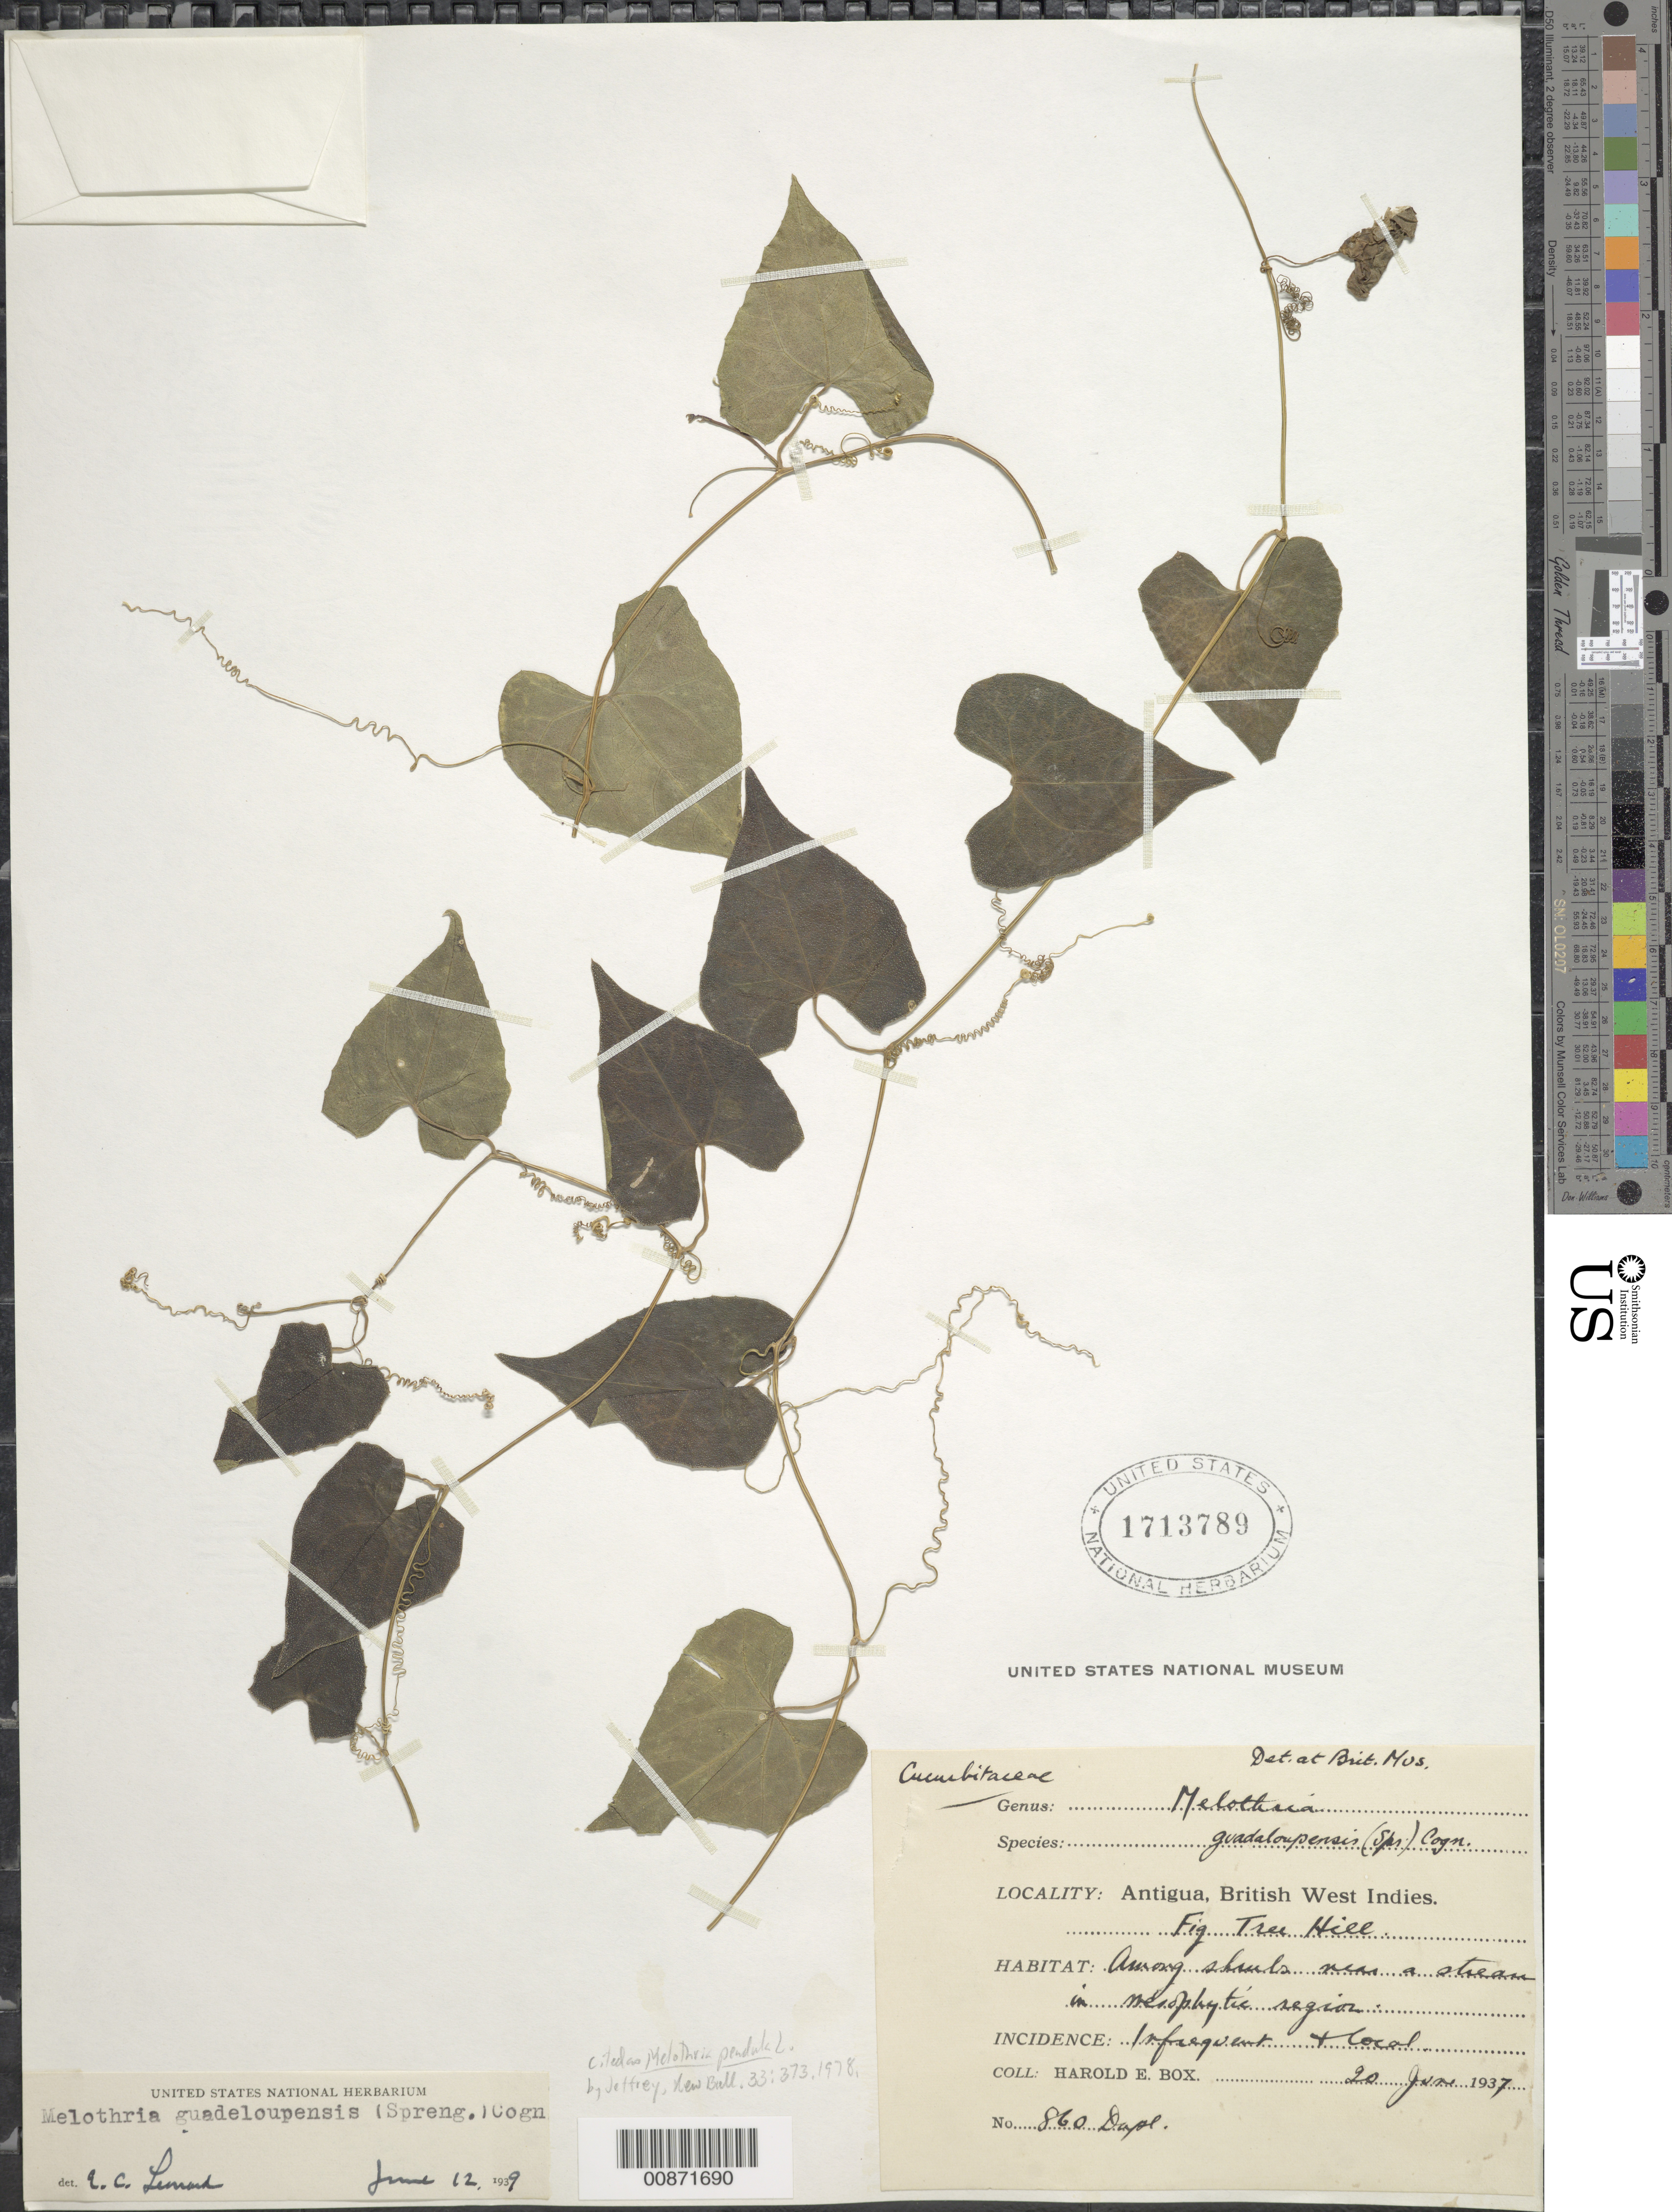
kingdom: Plantae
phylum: Tracheophyta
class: Magnoliopsida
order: Cucurbitales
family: Cucurbitaceae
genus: Melothria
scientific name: Melothria pendula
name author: L.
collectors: H. E. Box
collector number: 860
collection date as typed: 20 Jun 1937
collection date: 1937-06-20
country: Antigua and Barbuda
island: Leeward Is.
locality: Fig Tree Hill.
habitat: Among shrubs near a stream in mesophytic region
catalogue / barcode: US 1713789